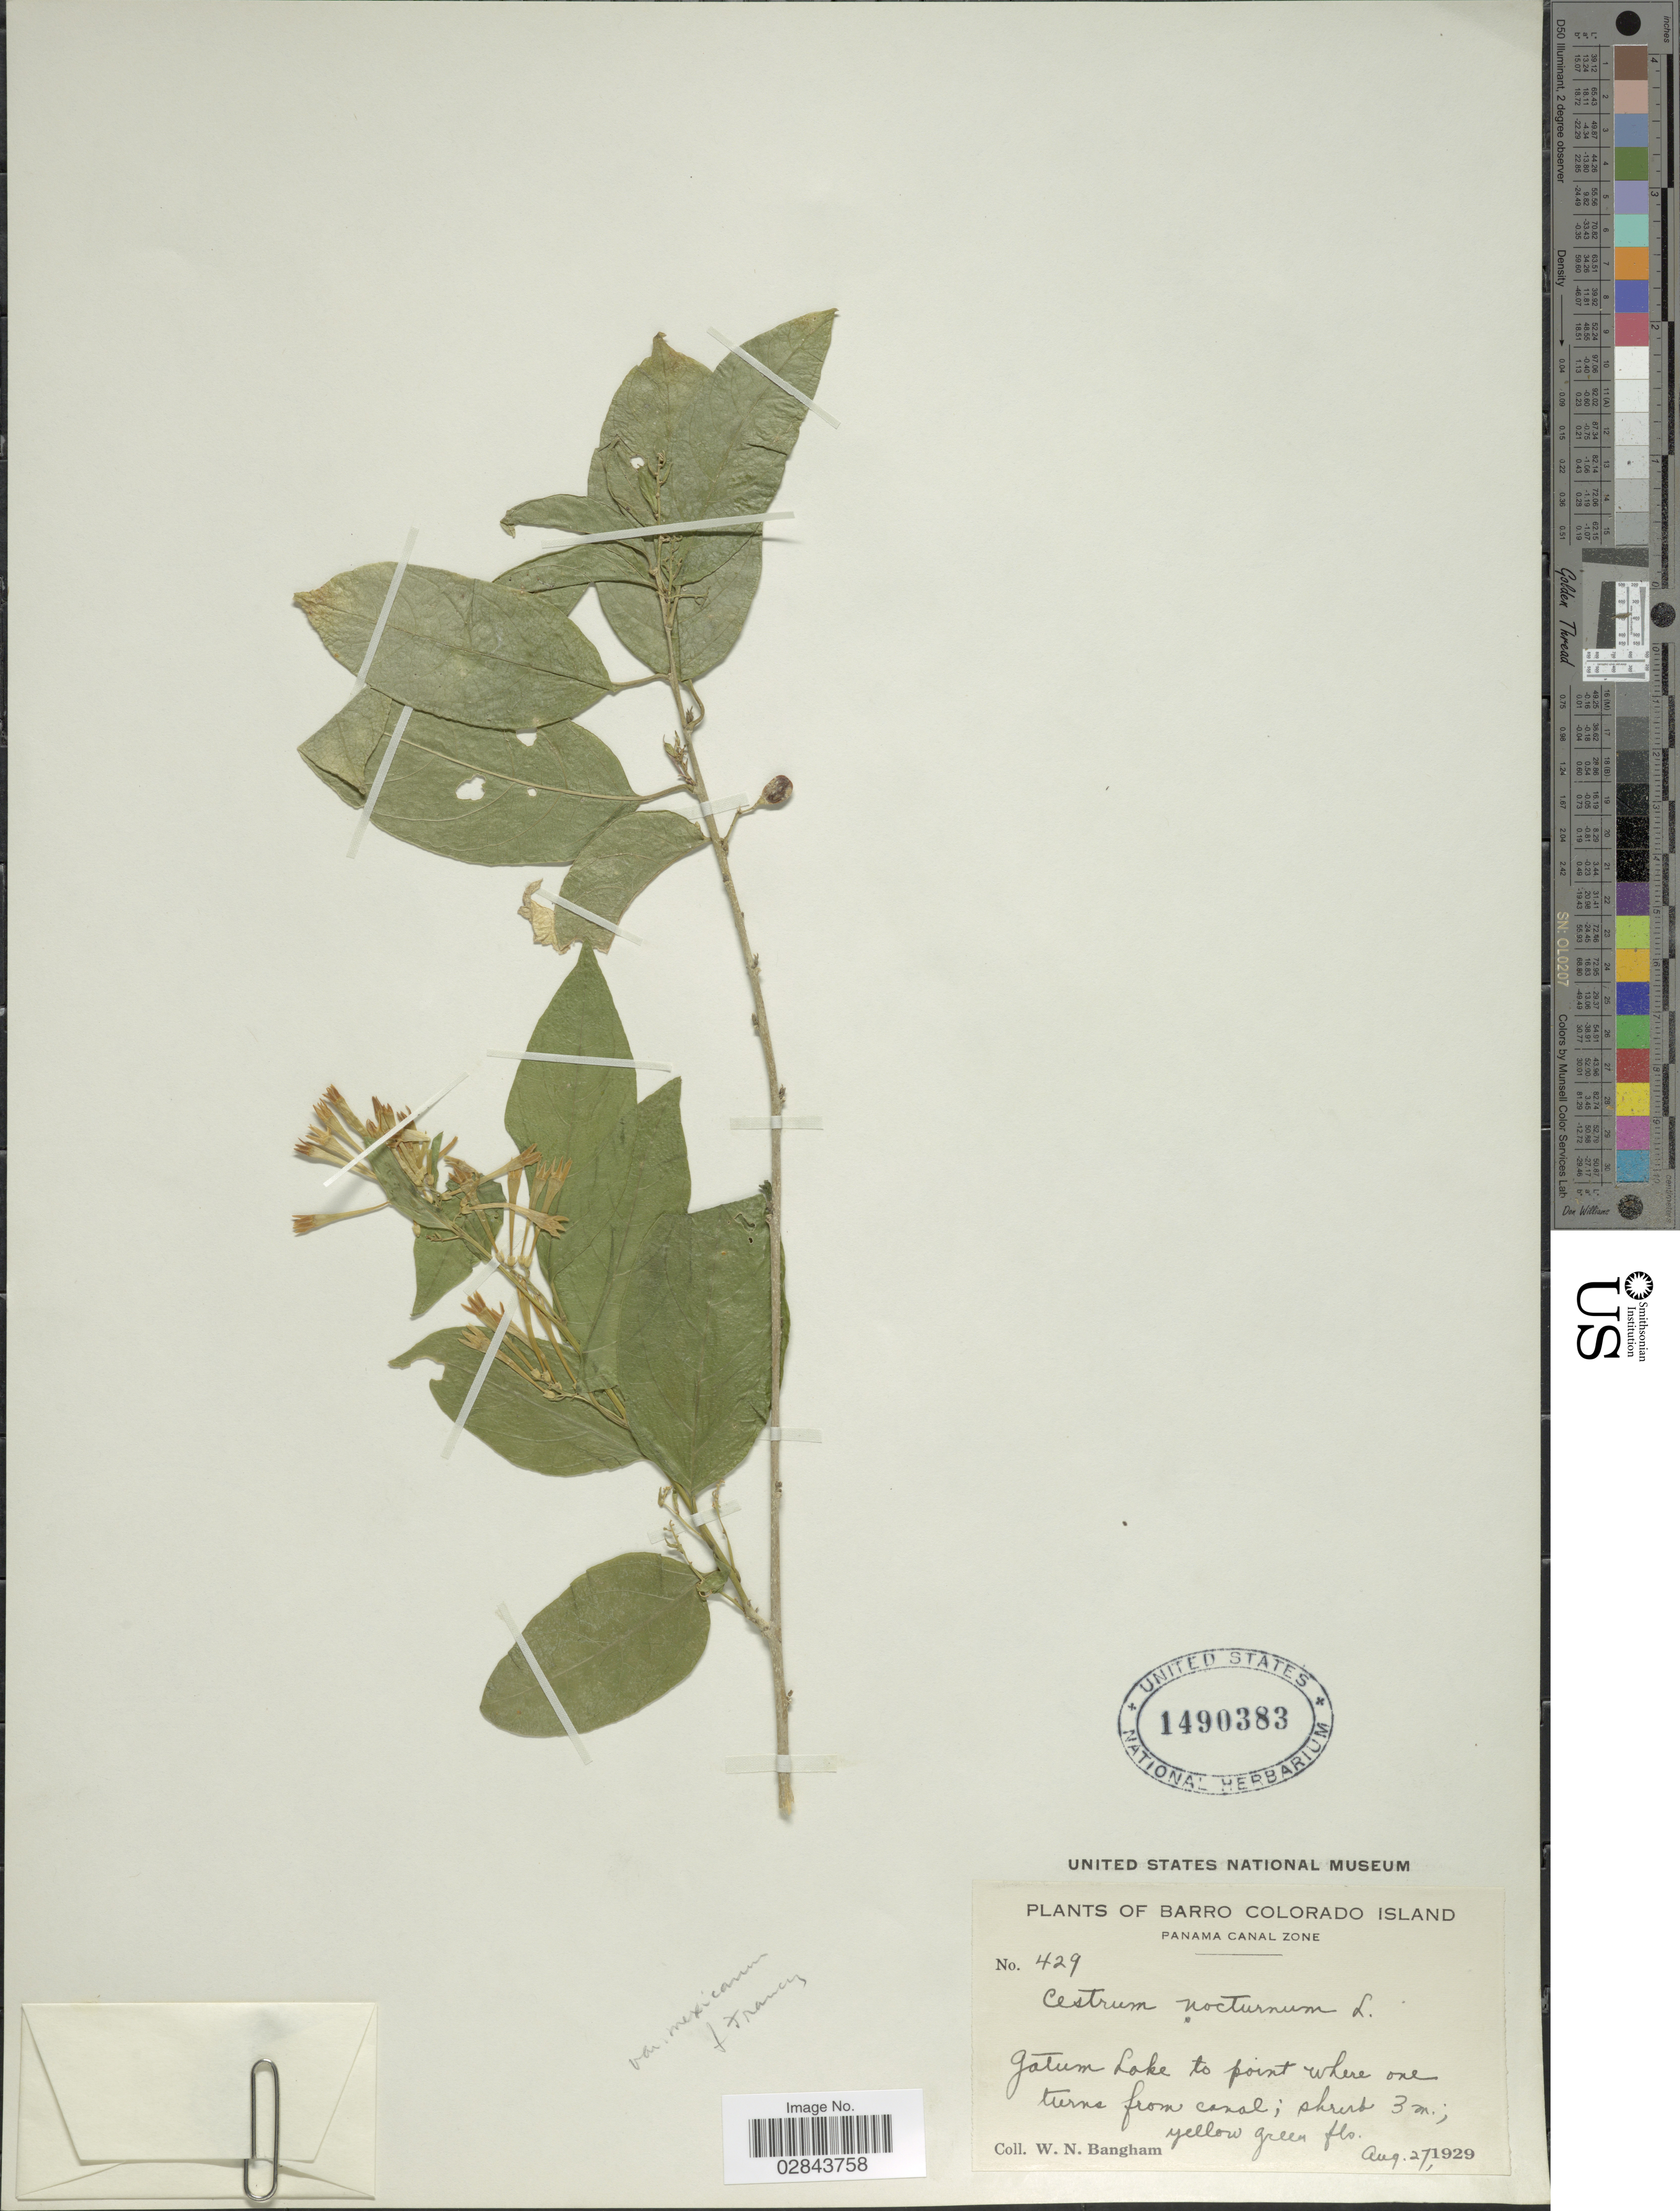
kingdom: Plantae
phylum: Tracheophyta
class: Magnoliopsida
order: Solanales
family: Solanaceae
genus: Cestrum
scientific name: Cestrum nocturnum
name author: L.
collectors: W. Bangham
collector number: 429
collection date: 1929-08-27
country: Panama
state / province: Panamá Oeste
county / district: Canal Zone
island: Barro Colorado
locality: Barro Colorado Island, Panama Canal Zone, Gatum Lake to point where one turns from canal.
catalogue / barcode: US 1490383